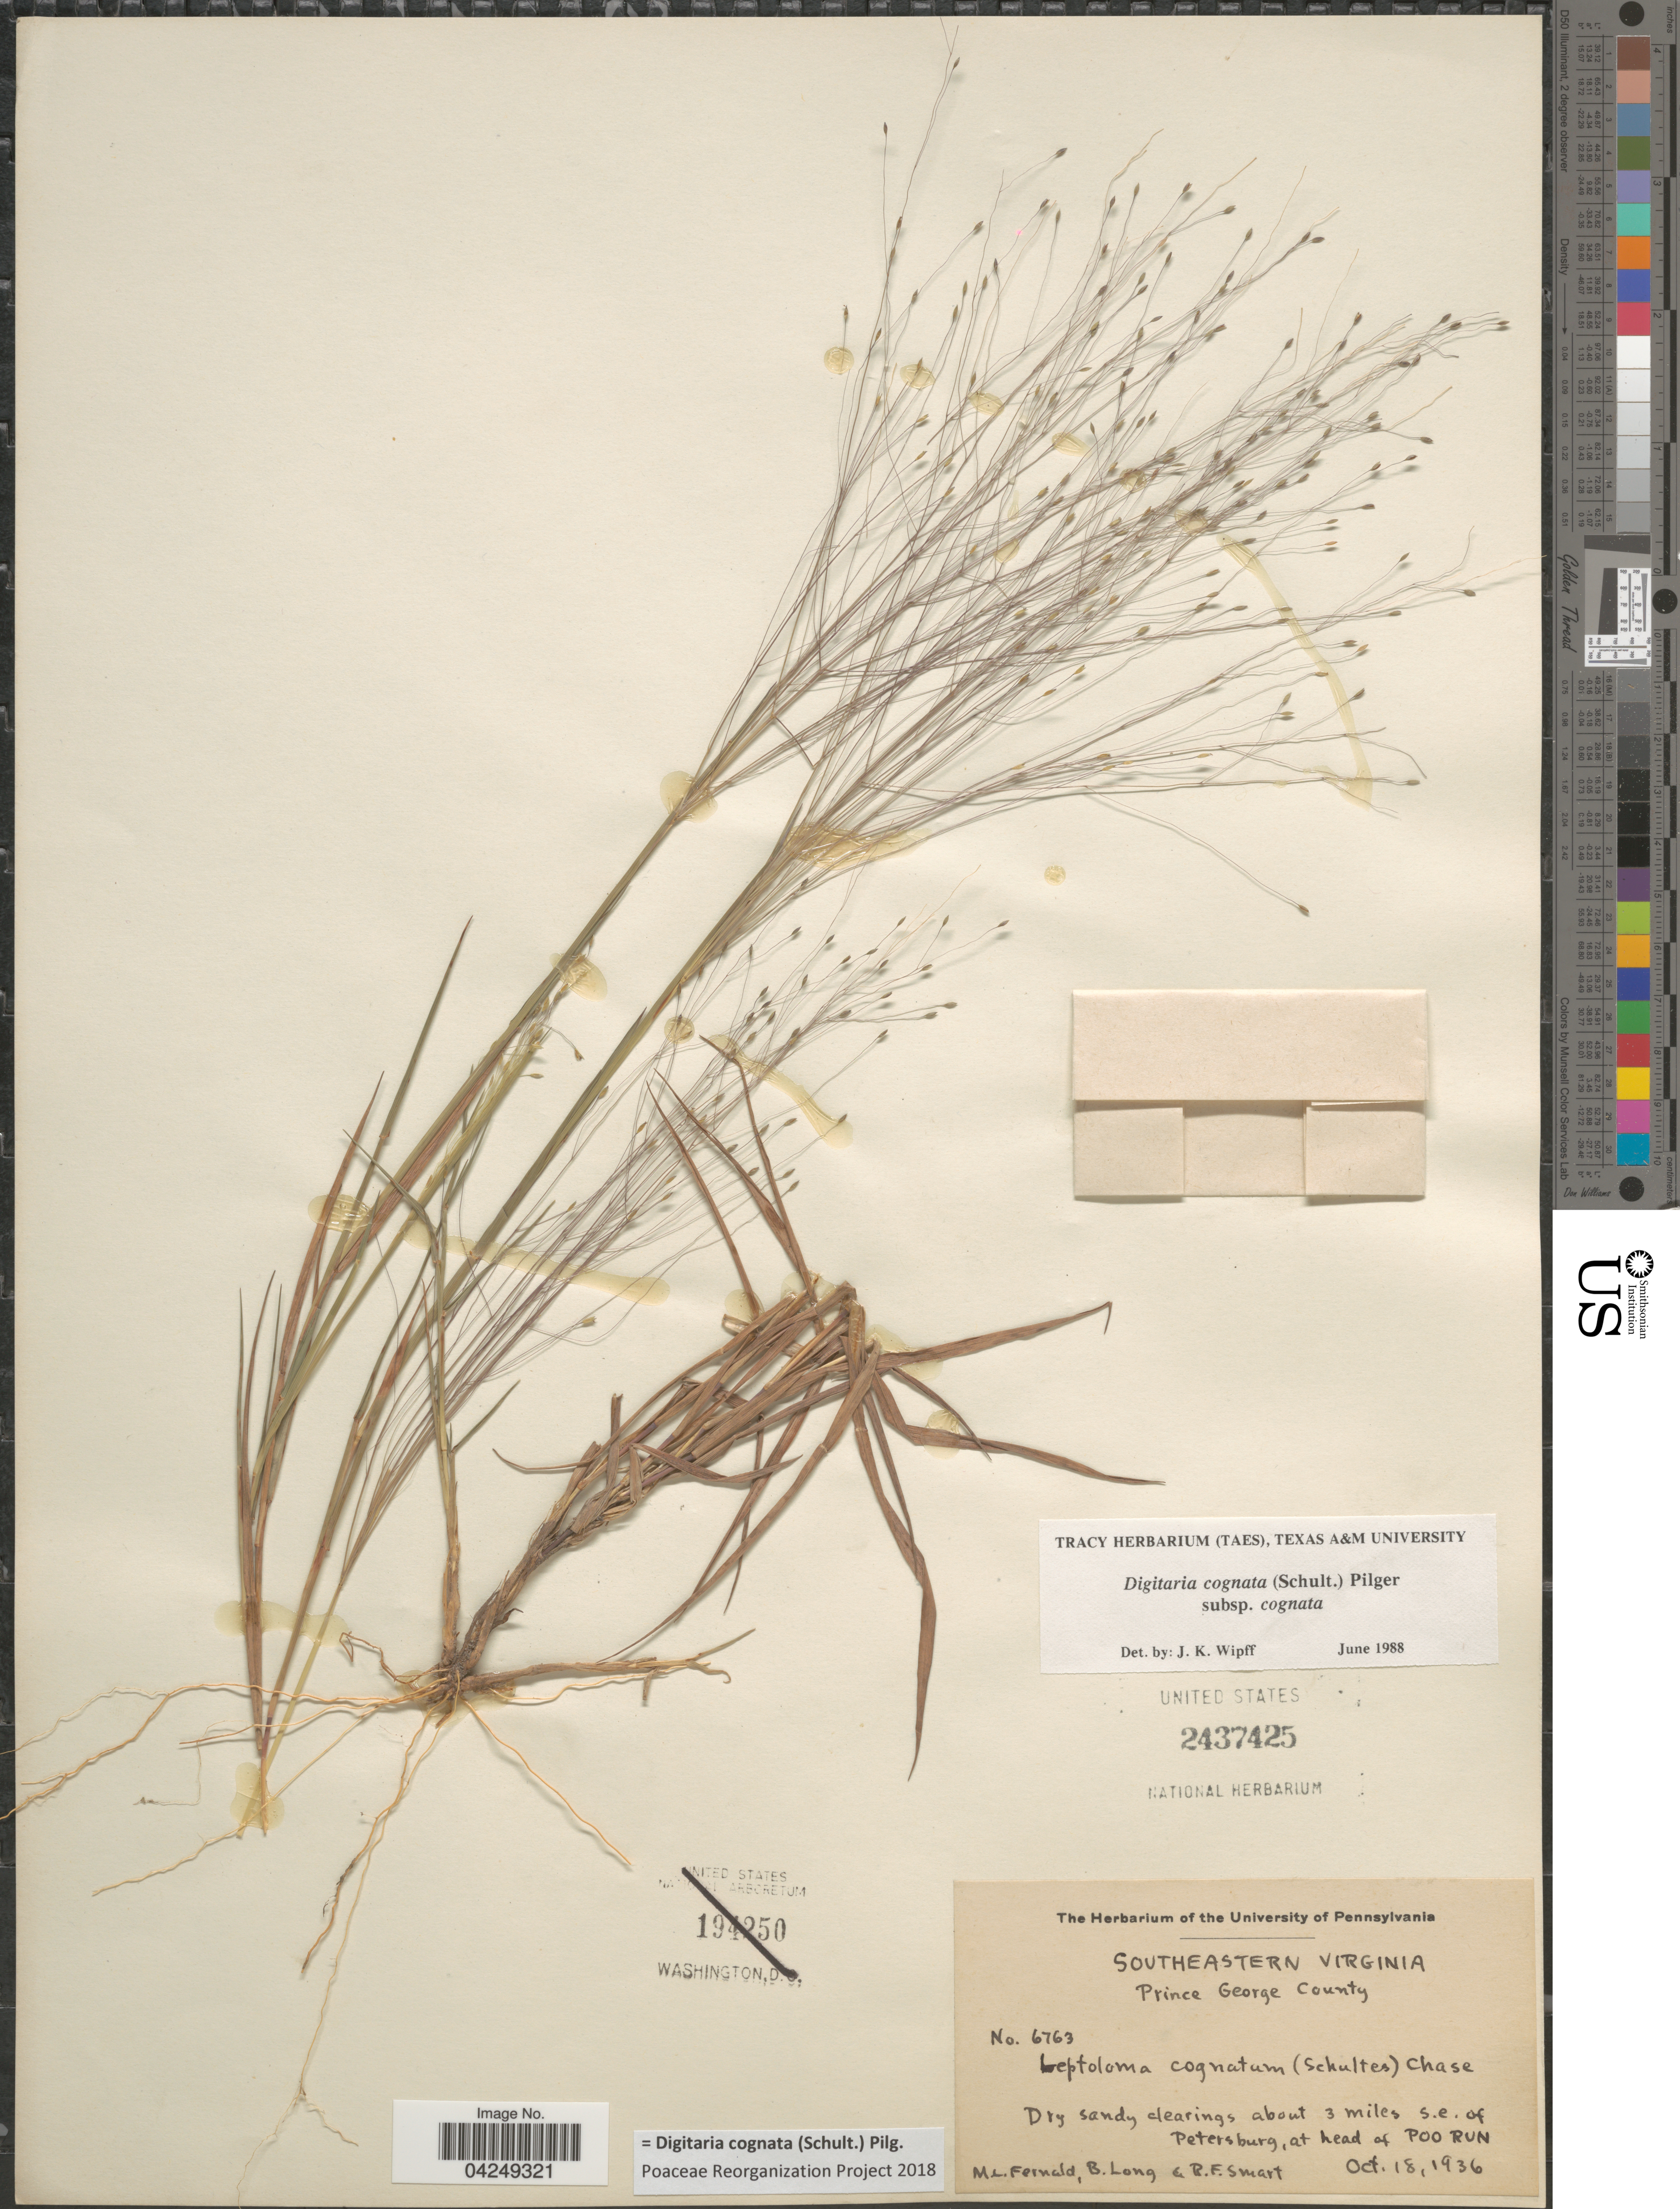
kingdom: Plantae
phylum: Tracheophyta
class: Liliopsida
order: Poales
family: Poaceae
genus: Digitaria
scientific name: Digitaria cognata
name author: (Scult.) Pilg.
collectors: M. L. Fernald, B. Long & R. Smart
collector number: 6763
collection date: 1936-10-18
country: United States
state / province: Virginia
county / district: Prince George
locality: Southeastern Virginia. Prince George County. Dry sandy clearings about 3 miles s.e. of Petersburg, at head of Poo Run.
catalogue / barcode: US 2437425